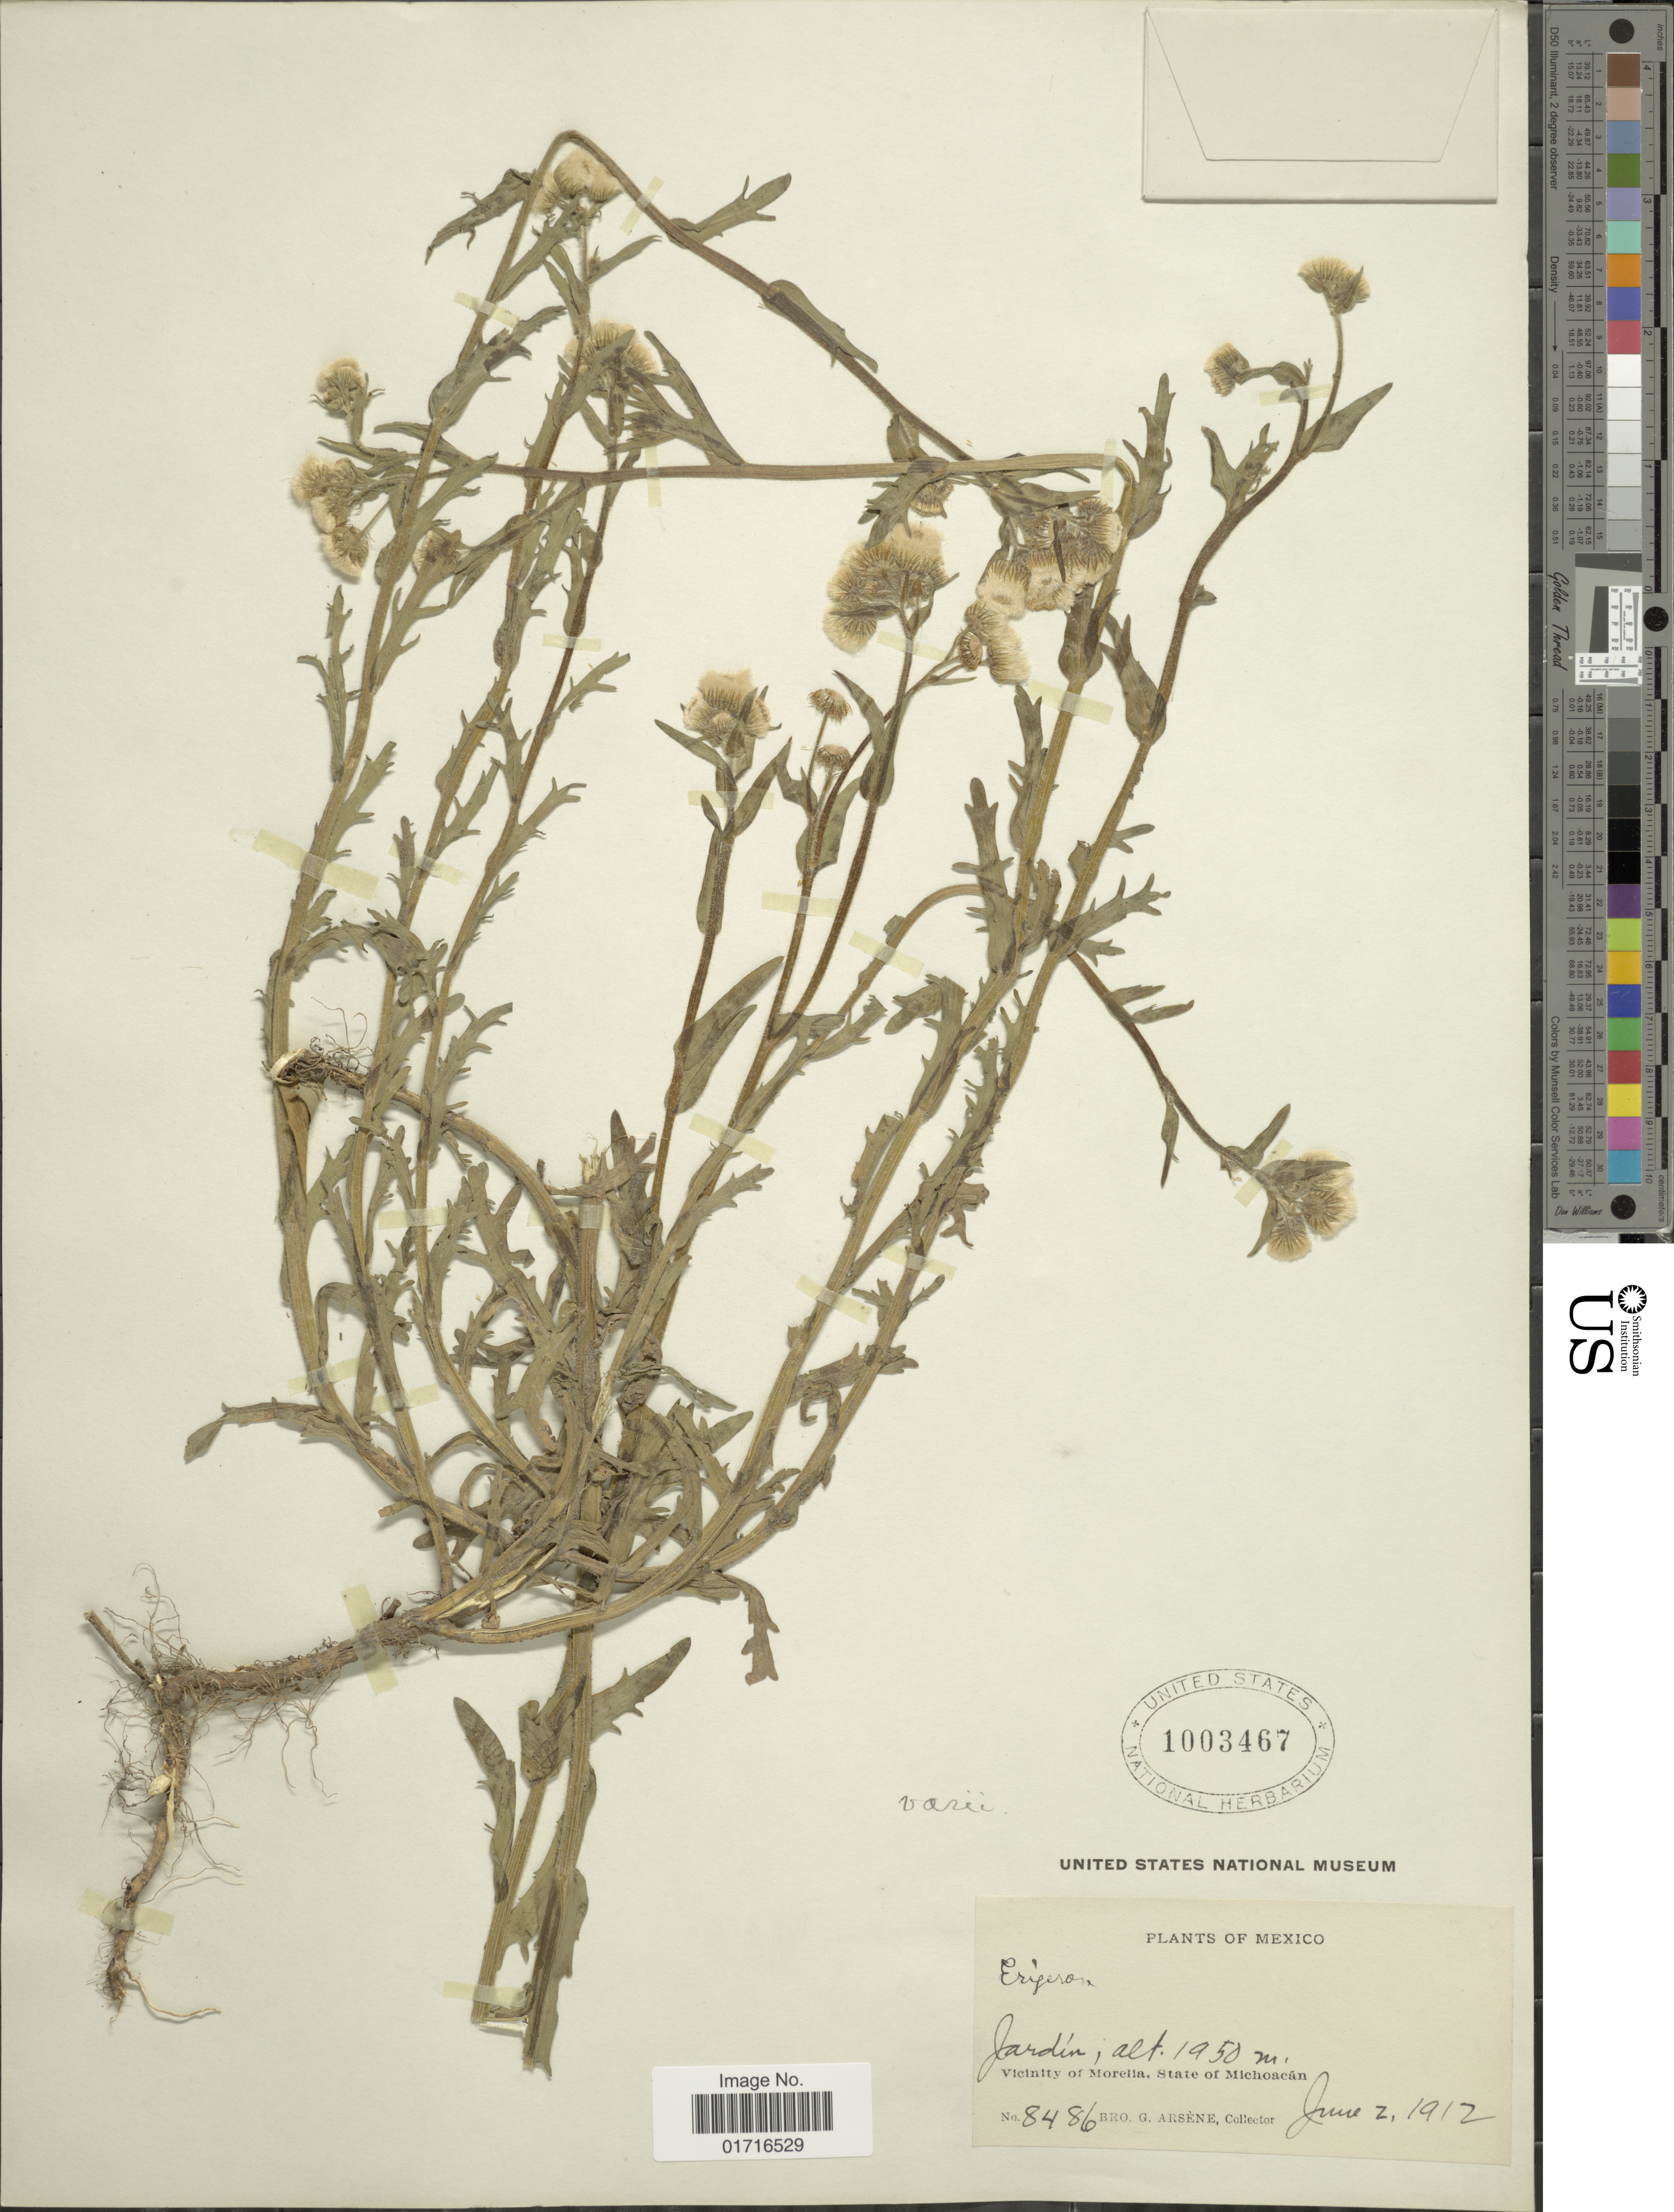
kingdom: Plantae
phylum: Tracheophyta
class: Magnoliopsida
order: Asterales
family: Asteraceae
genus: Conyza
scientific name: Conyza coronopifolia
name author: Kunth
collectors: Bro. G. Arsène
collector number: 8486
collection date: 1912-06-02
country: Mexico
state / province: Michoacán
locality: Jardin, Vicinity of Morelia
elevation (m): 1950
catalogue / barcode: US 1003467